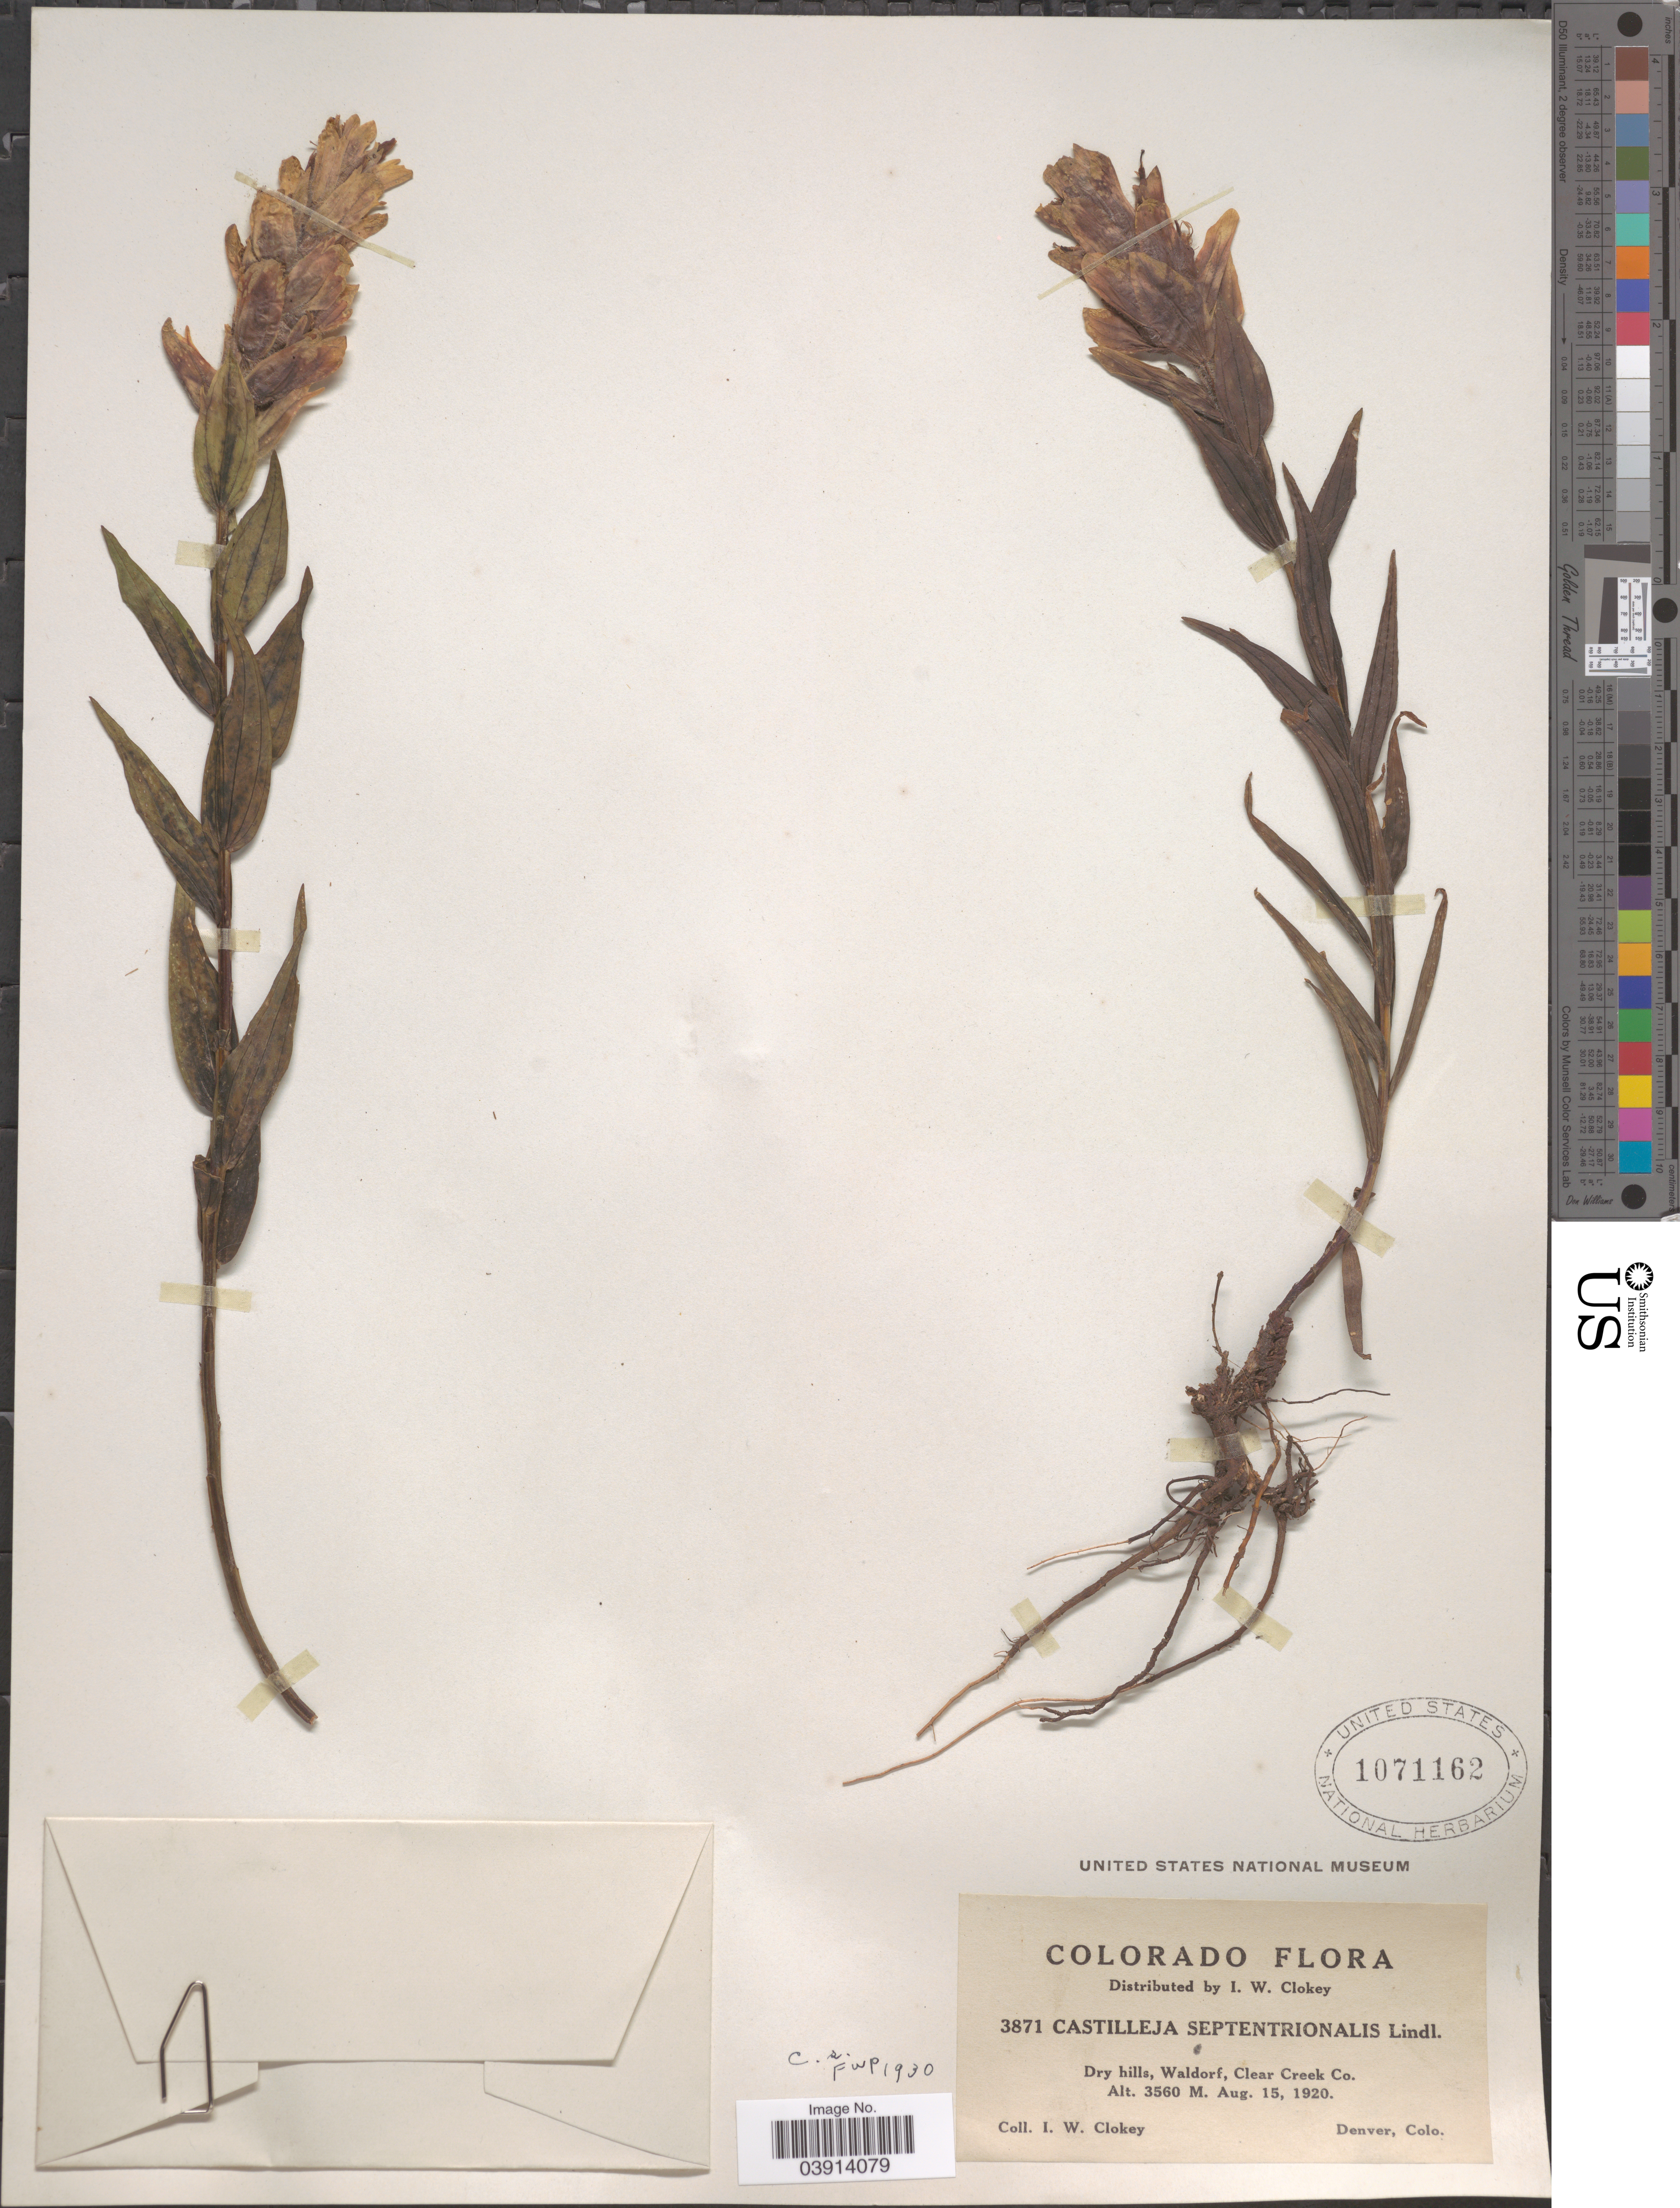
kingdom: Plantae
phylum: Tracheophyta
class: Magnoliopsida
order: Lamiales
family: Orobanchaceae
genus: Castilleja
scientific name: Castilleja septentrionalis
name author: Lindl.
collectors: I. W. Clokey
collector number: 3871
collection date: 1920-08-15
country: United States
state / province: Colorado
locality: Dry hills, Waldorf, Clear Creek Co.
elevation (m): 3560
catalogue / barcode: US 1071162